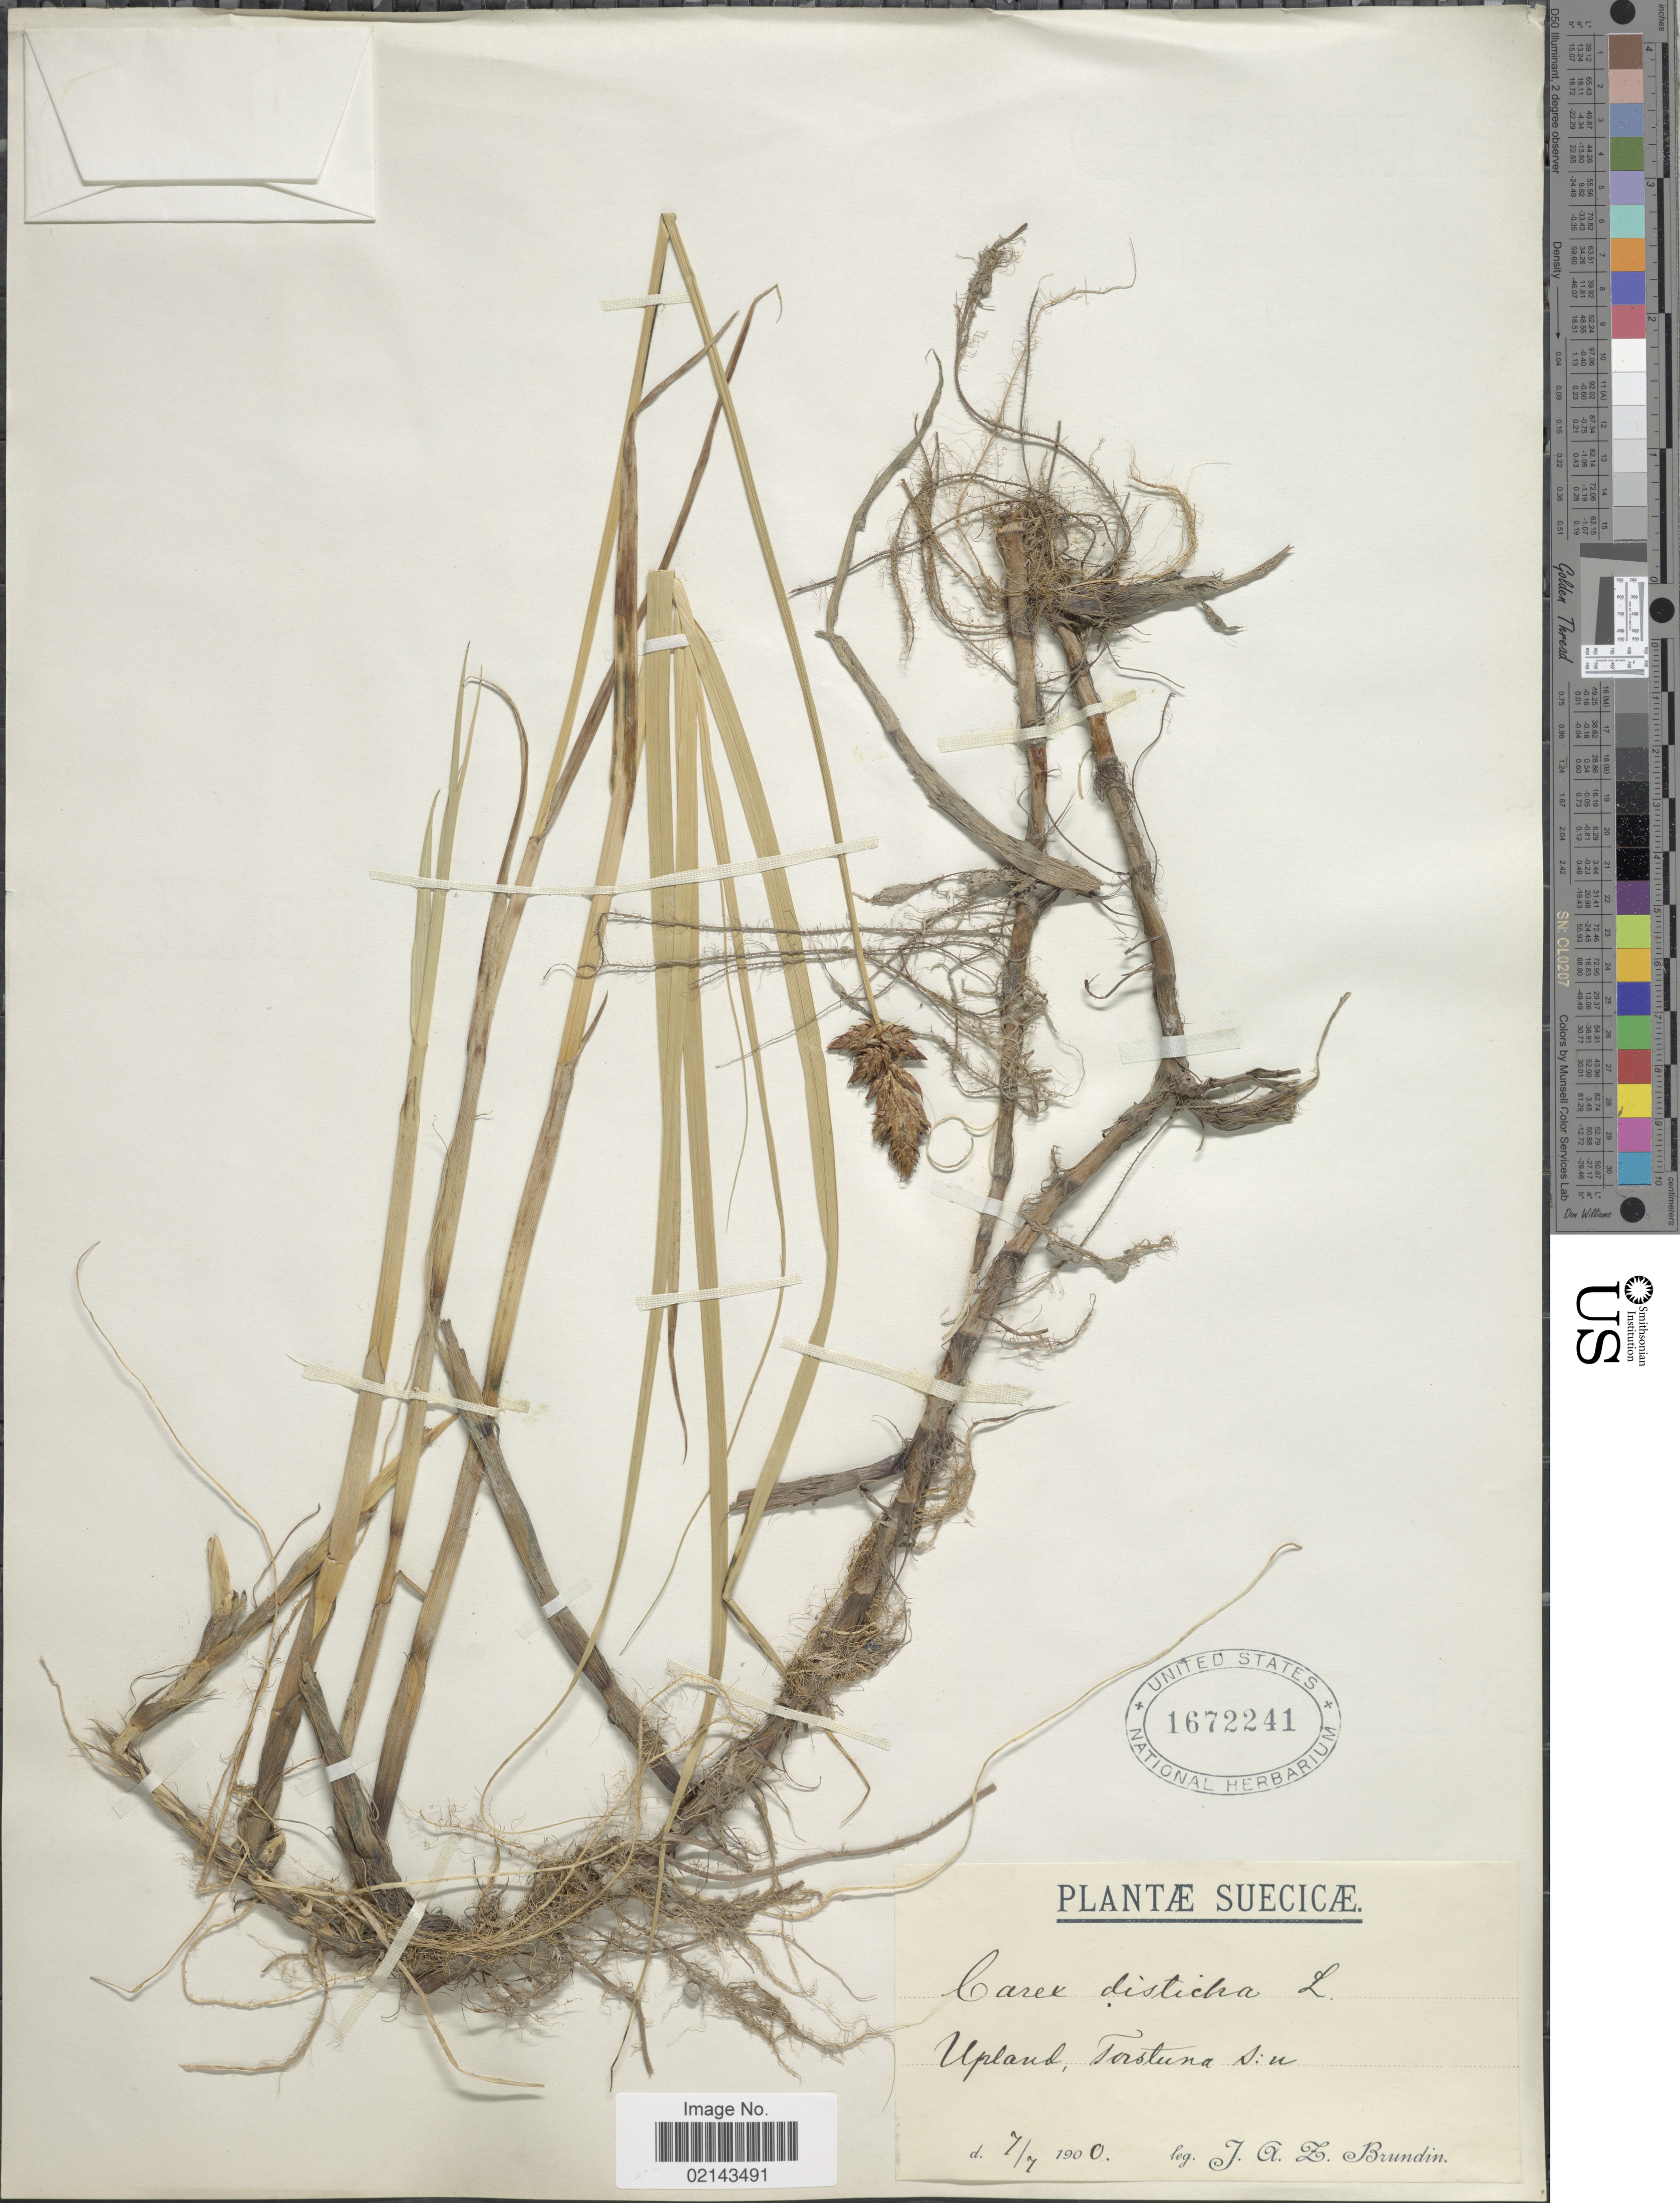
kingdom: Plantae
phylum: Tracheophyta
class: Liliopsida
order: Poales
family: Cyperaceae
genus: Carex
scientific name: Carex disticha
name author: Huds.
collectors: J. Brundin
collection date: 1900-07-07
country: Sweden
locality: Suecicae. Upland, Torstuna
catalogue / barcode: US 1672241